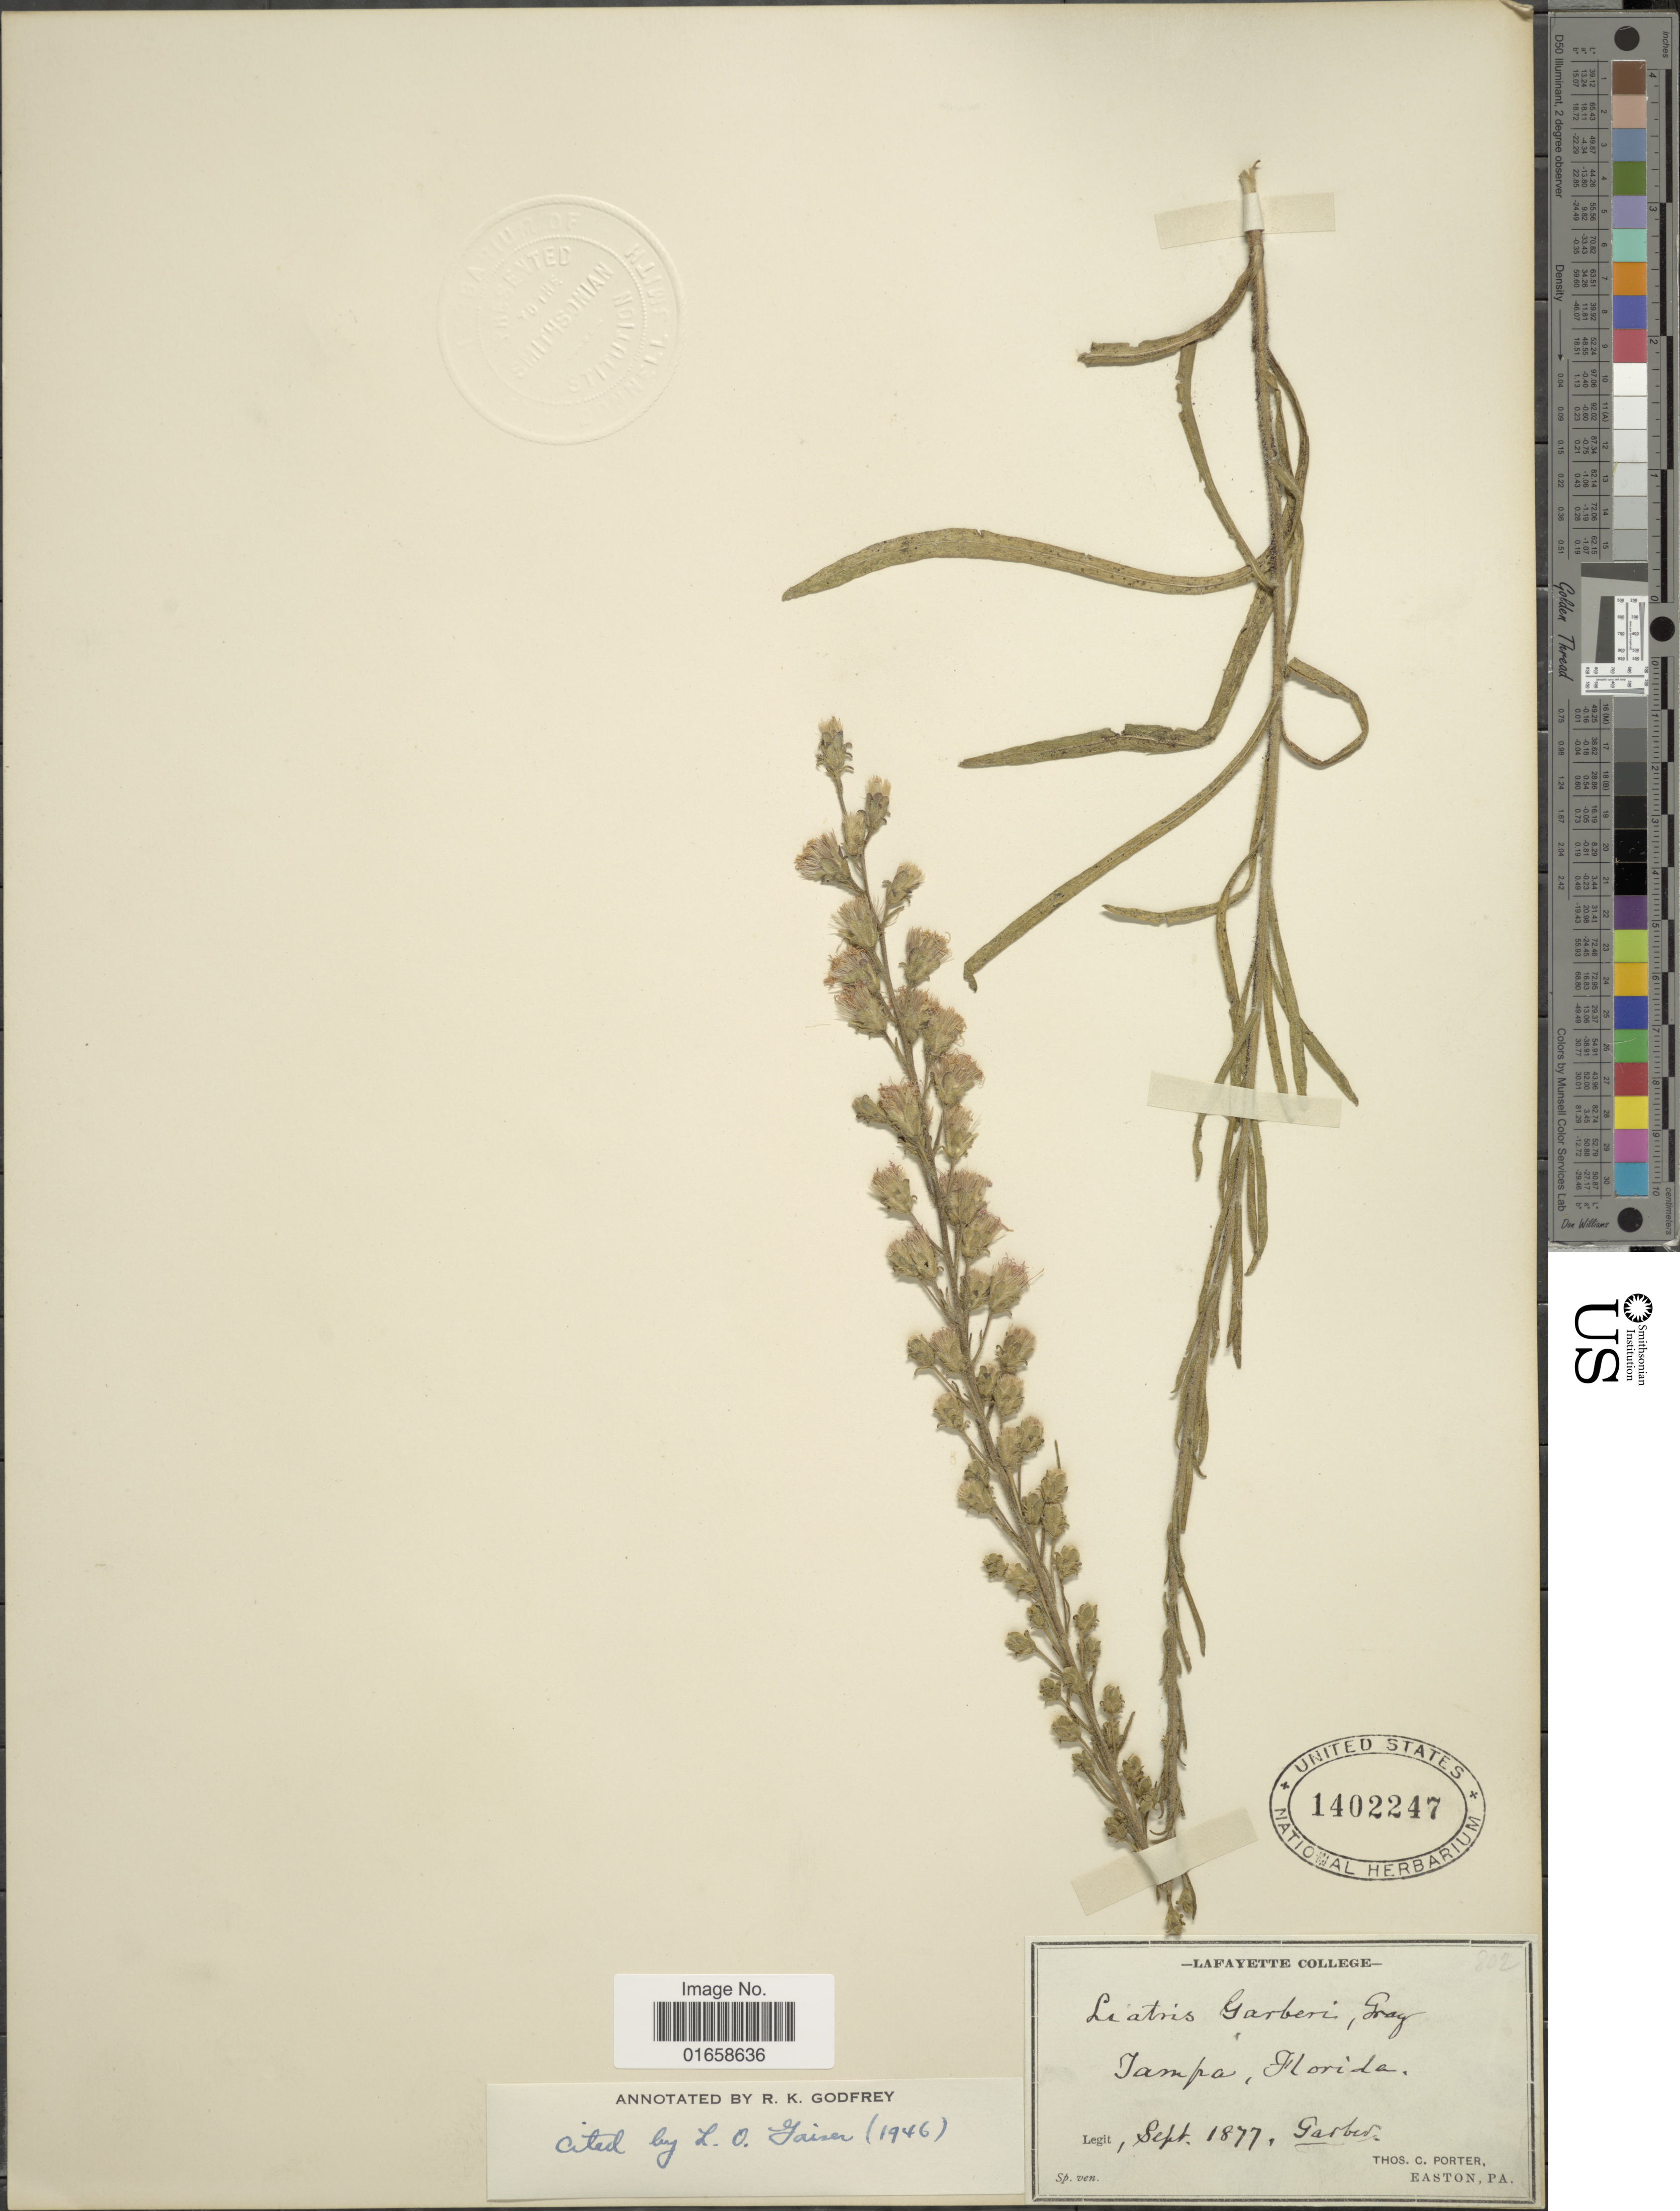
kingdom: Plantae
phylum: Tracheophyta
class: Magnoliopsida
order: Asterales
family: Asteraceae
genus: Liatris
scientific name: Liatris garberi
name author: A. Gray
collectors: -- Garber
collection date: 1877-09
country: United States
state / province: Florida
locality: Tampa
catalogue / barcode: US 1402247